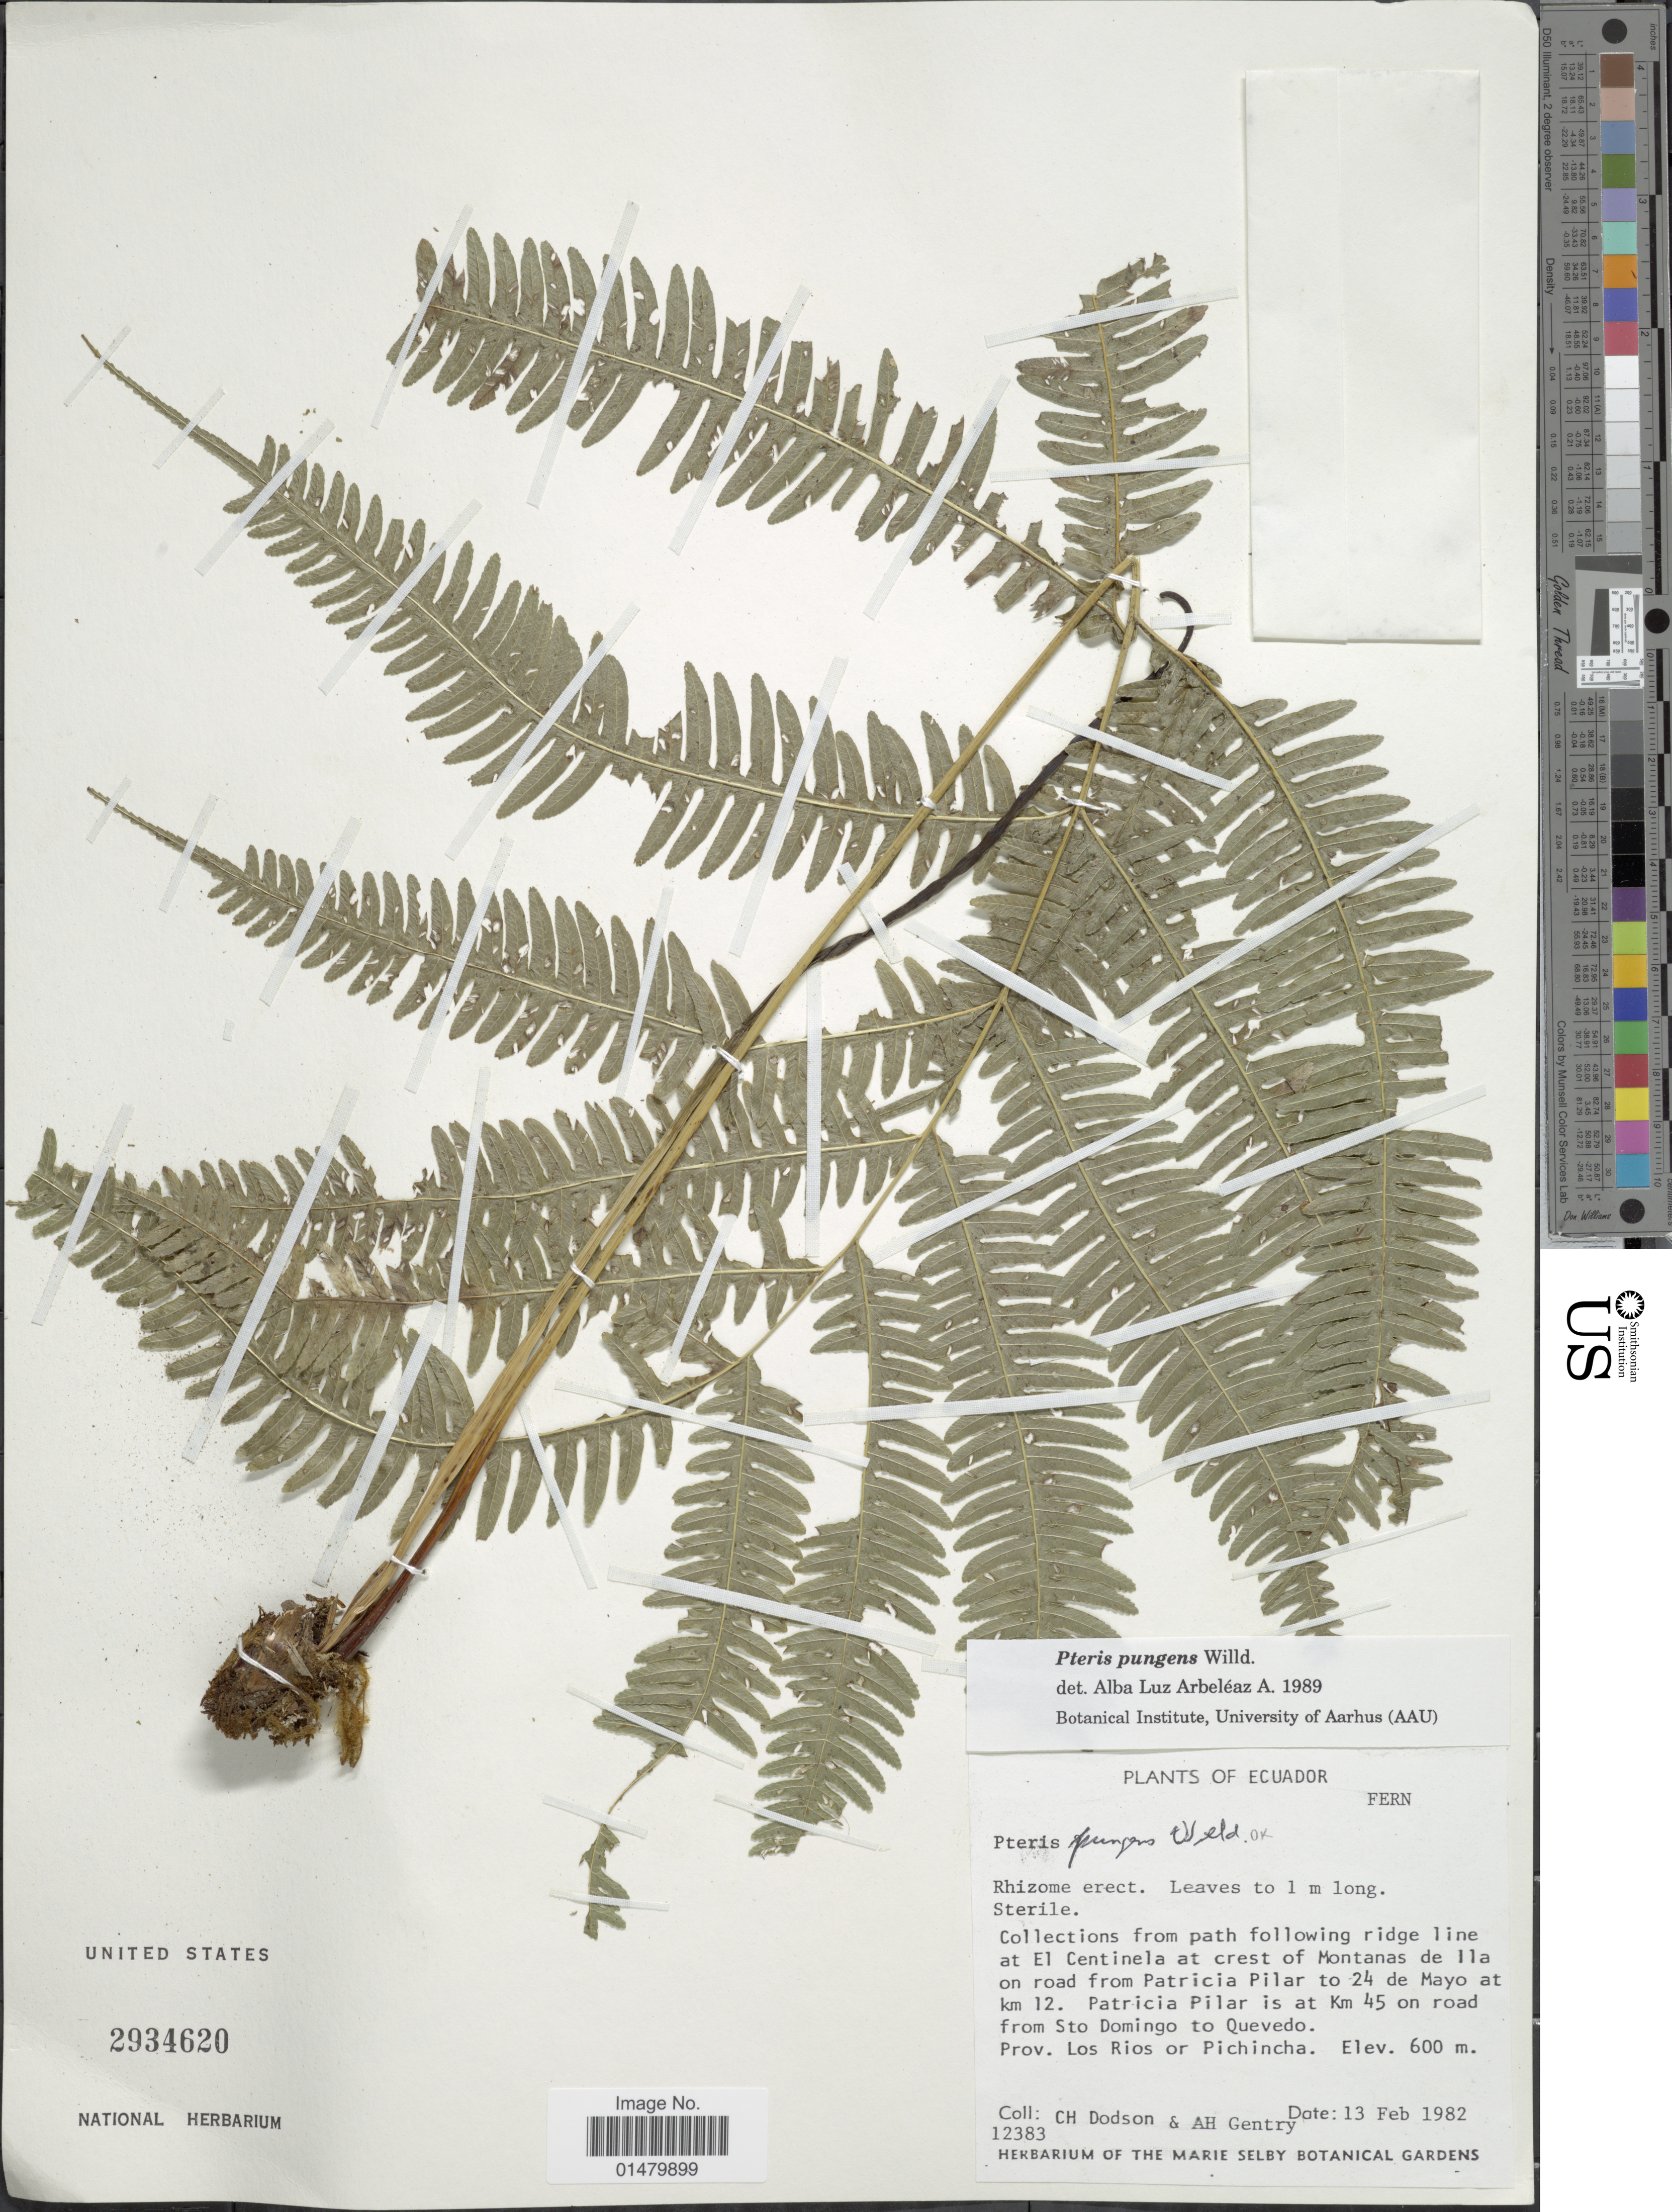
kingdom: Plantae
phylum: Tracheophyta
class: Polypodiopsida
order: Polypodiales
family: Pteridaceae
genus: Pteris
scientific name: Pteris pungens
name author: Willd.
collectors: C. H. Dodson & A. H. Gentry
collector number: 12383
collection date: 1982-02-13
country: Ecuador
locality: From path following ridge line at El Centinela at crest at Montanas de ila on road from Patricia Pilar to 24 de Mayo at km 12. Patricia Pilar is at Km 45 on road from Sto Domingo to Quevedo. Prov. Los Rios or Pichincha.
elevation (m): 600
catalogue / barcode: US 2934620